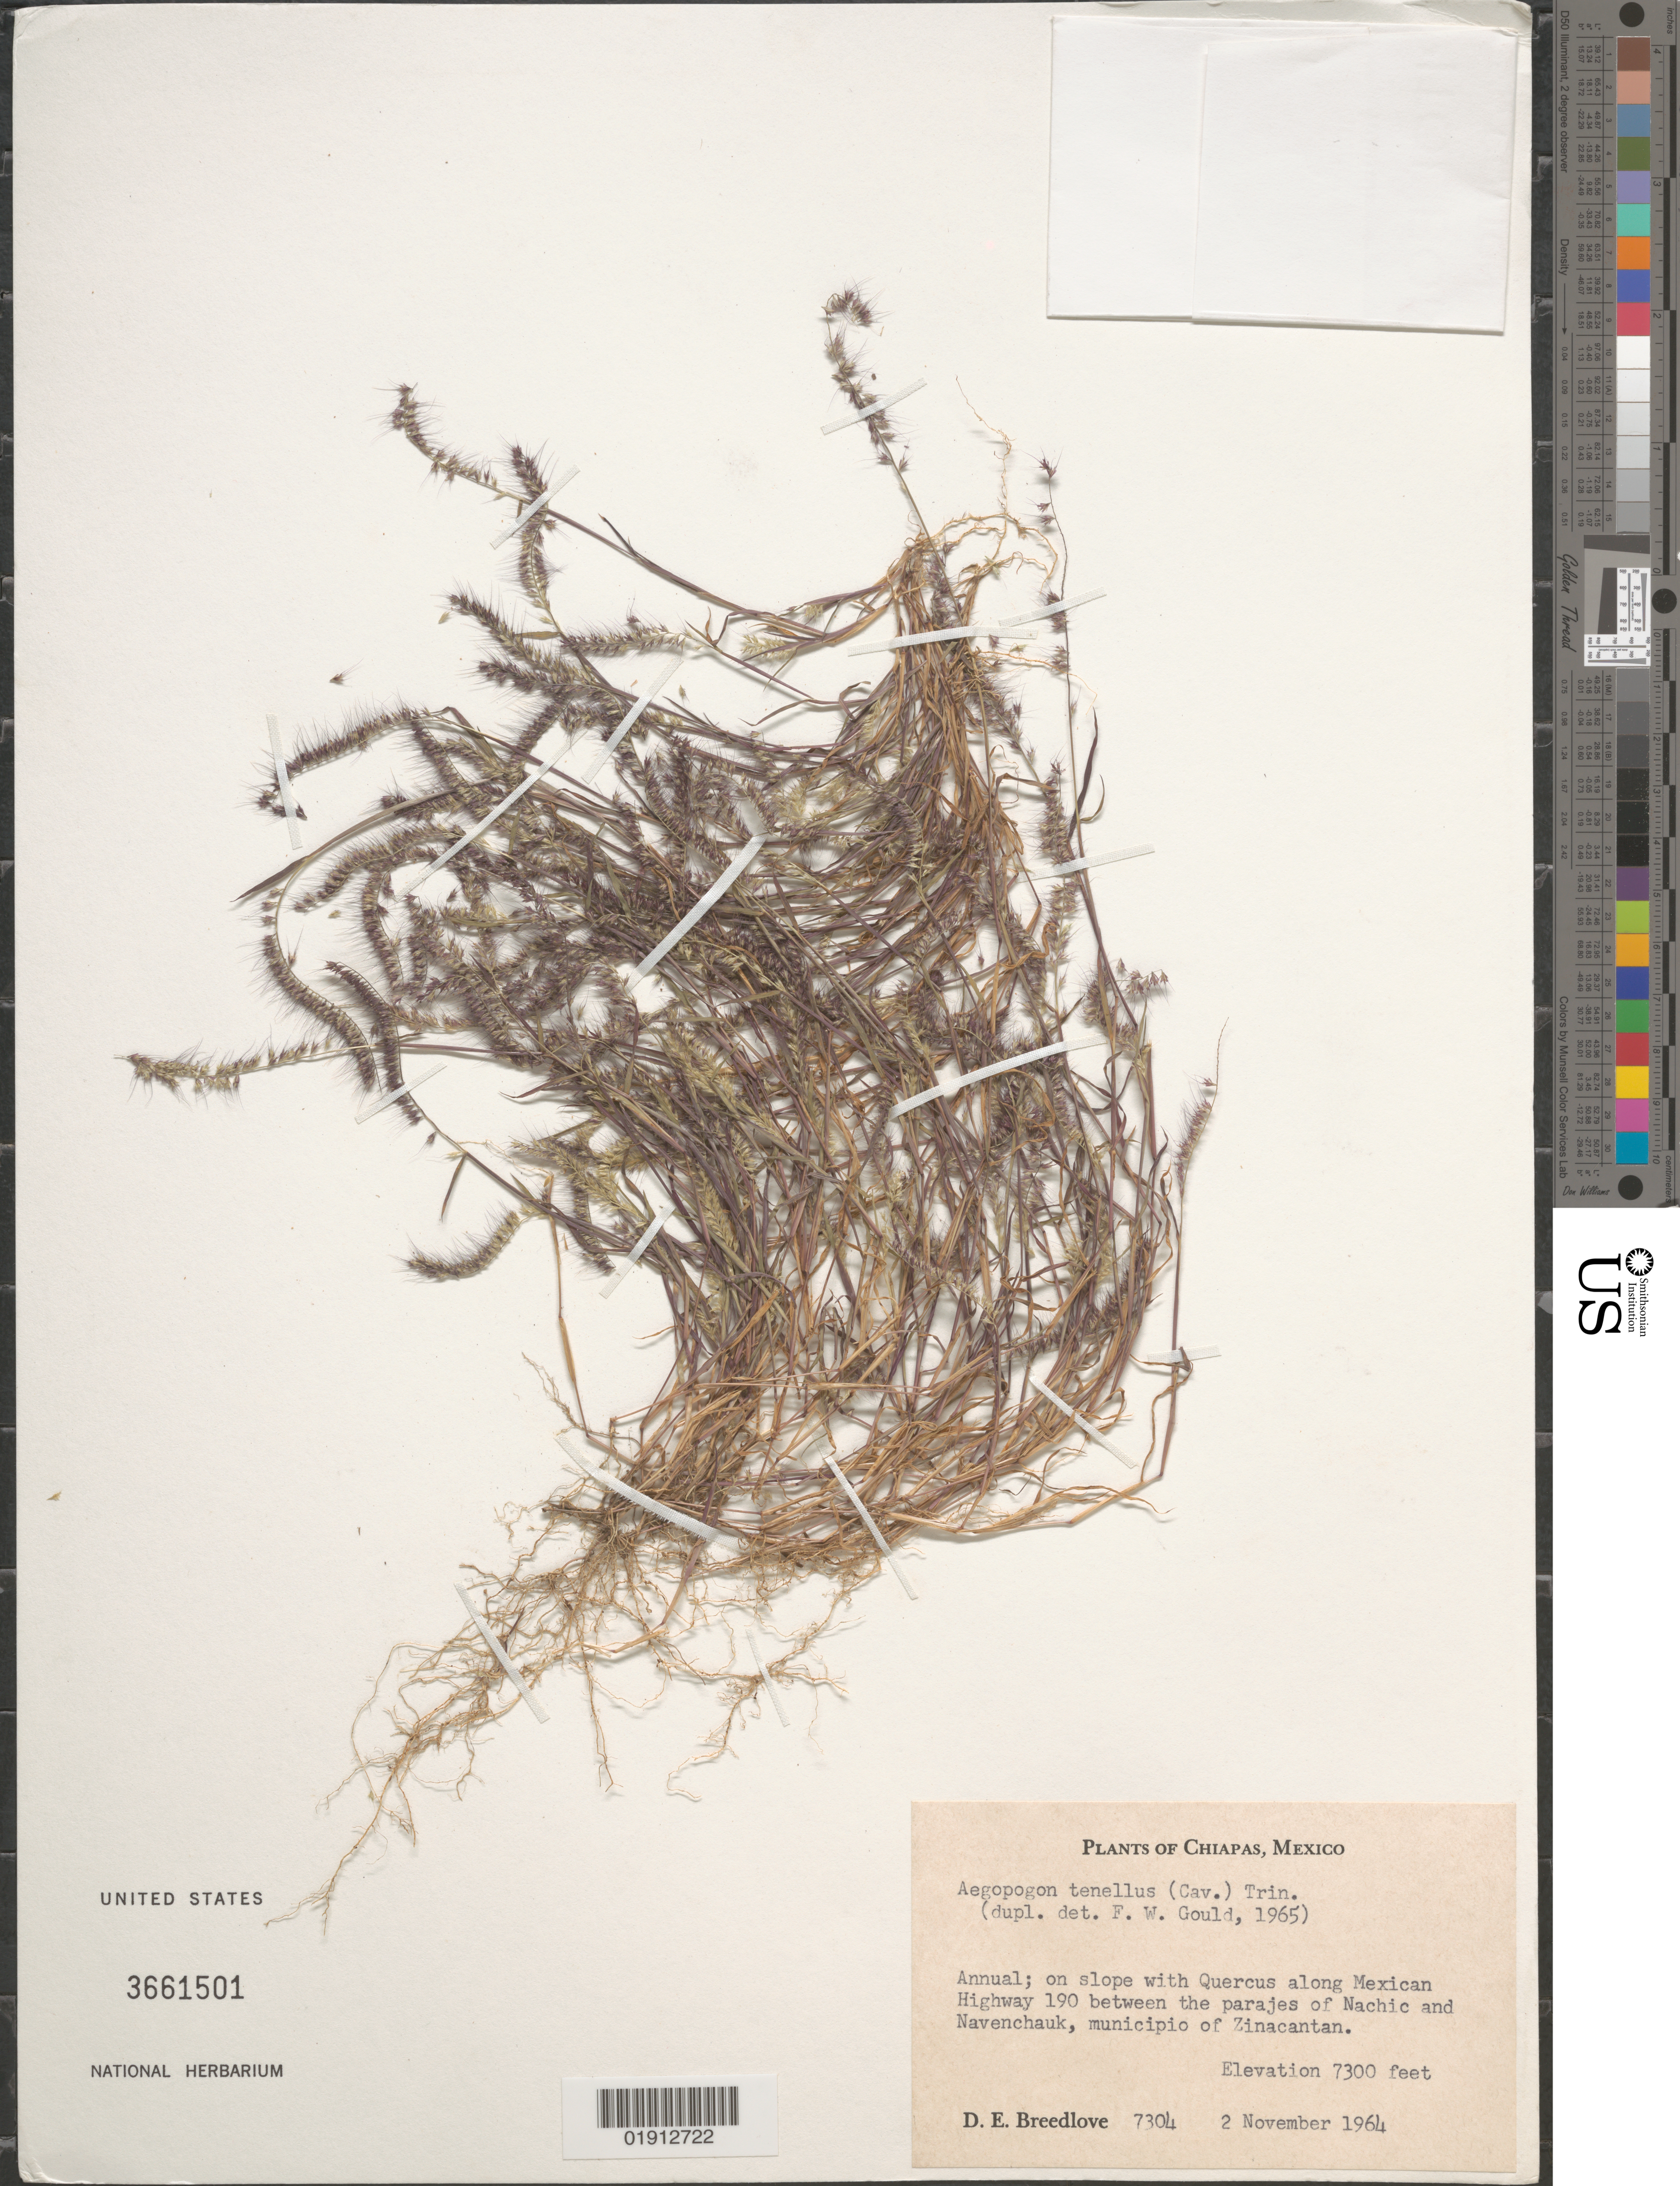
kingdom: Plantae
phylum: Tracheophyta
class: Liliopsida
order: Poales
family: Poaceae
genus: Aegopogon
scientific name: Aegopogon tenellus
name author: (DC.) Trin.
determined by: Gould, F. W.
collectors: D. E. Breedlove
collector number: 7304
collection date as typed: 2 November 1964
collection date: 1964-11-02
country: Mexico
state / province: Chiapas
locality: Along Mexican Highway 190 between the parajes of Nachic and Navenchauk, municipio of Zinacantan.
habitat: On slope with Quercus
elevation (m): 2225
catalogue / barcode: US 3661501